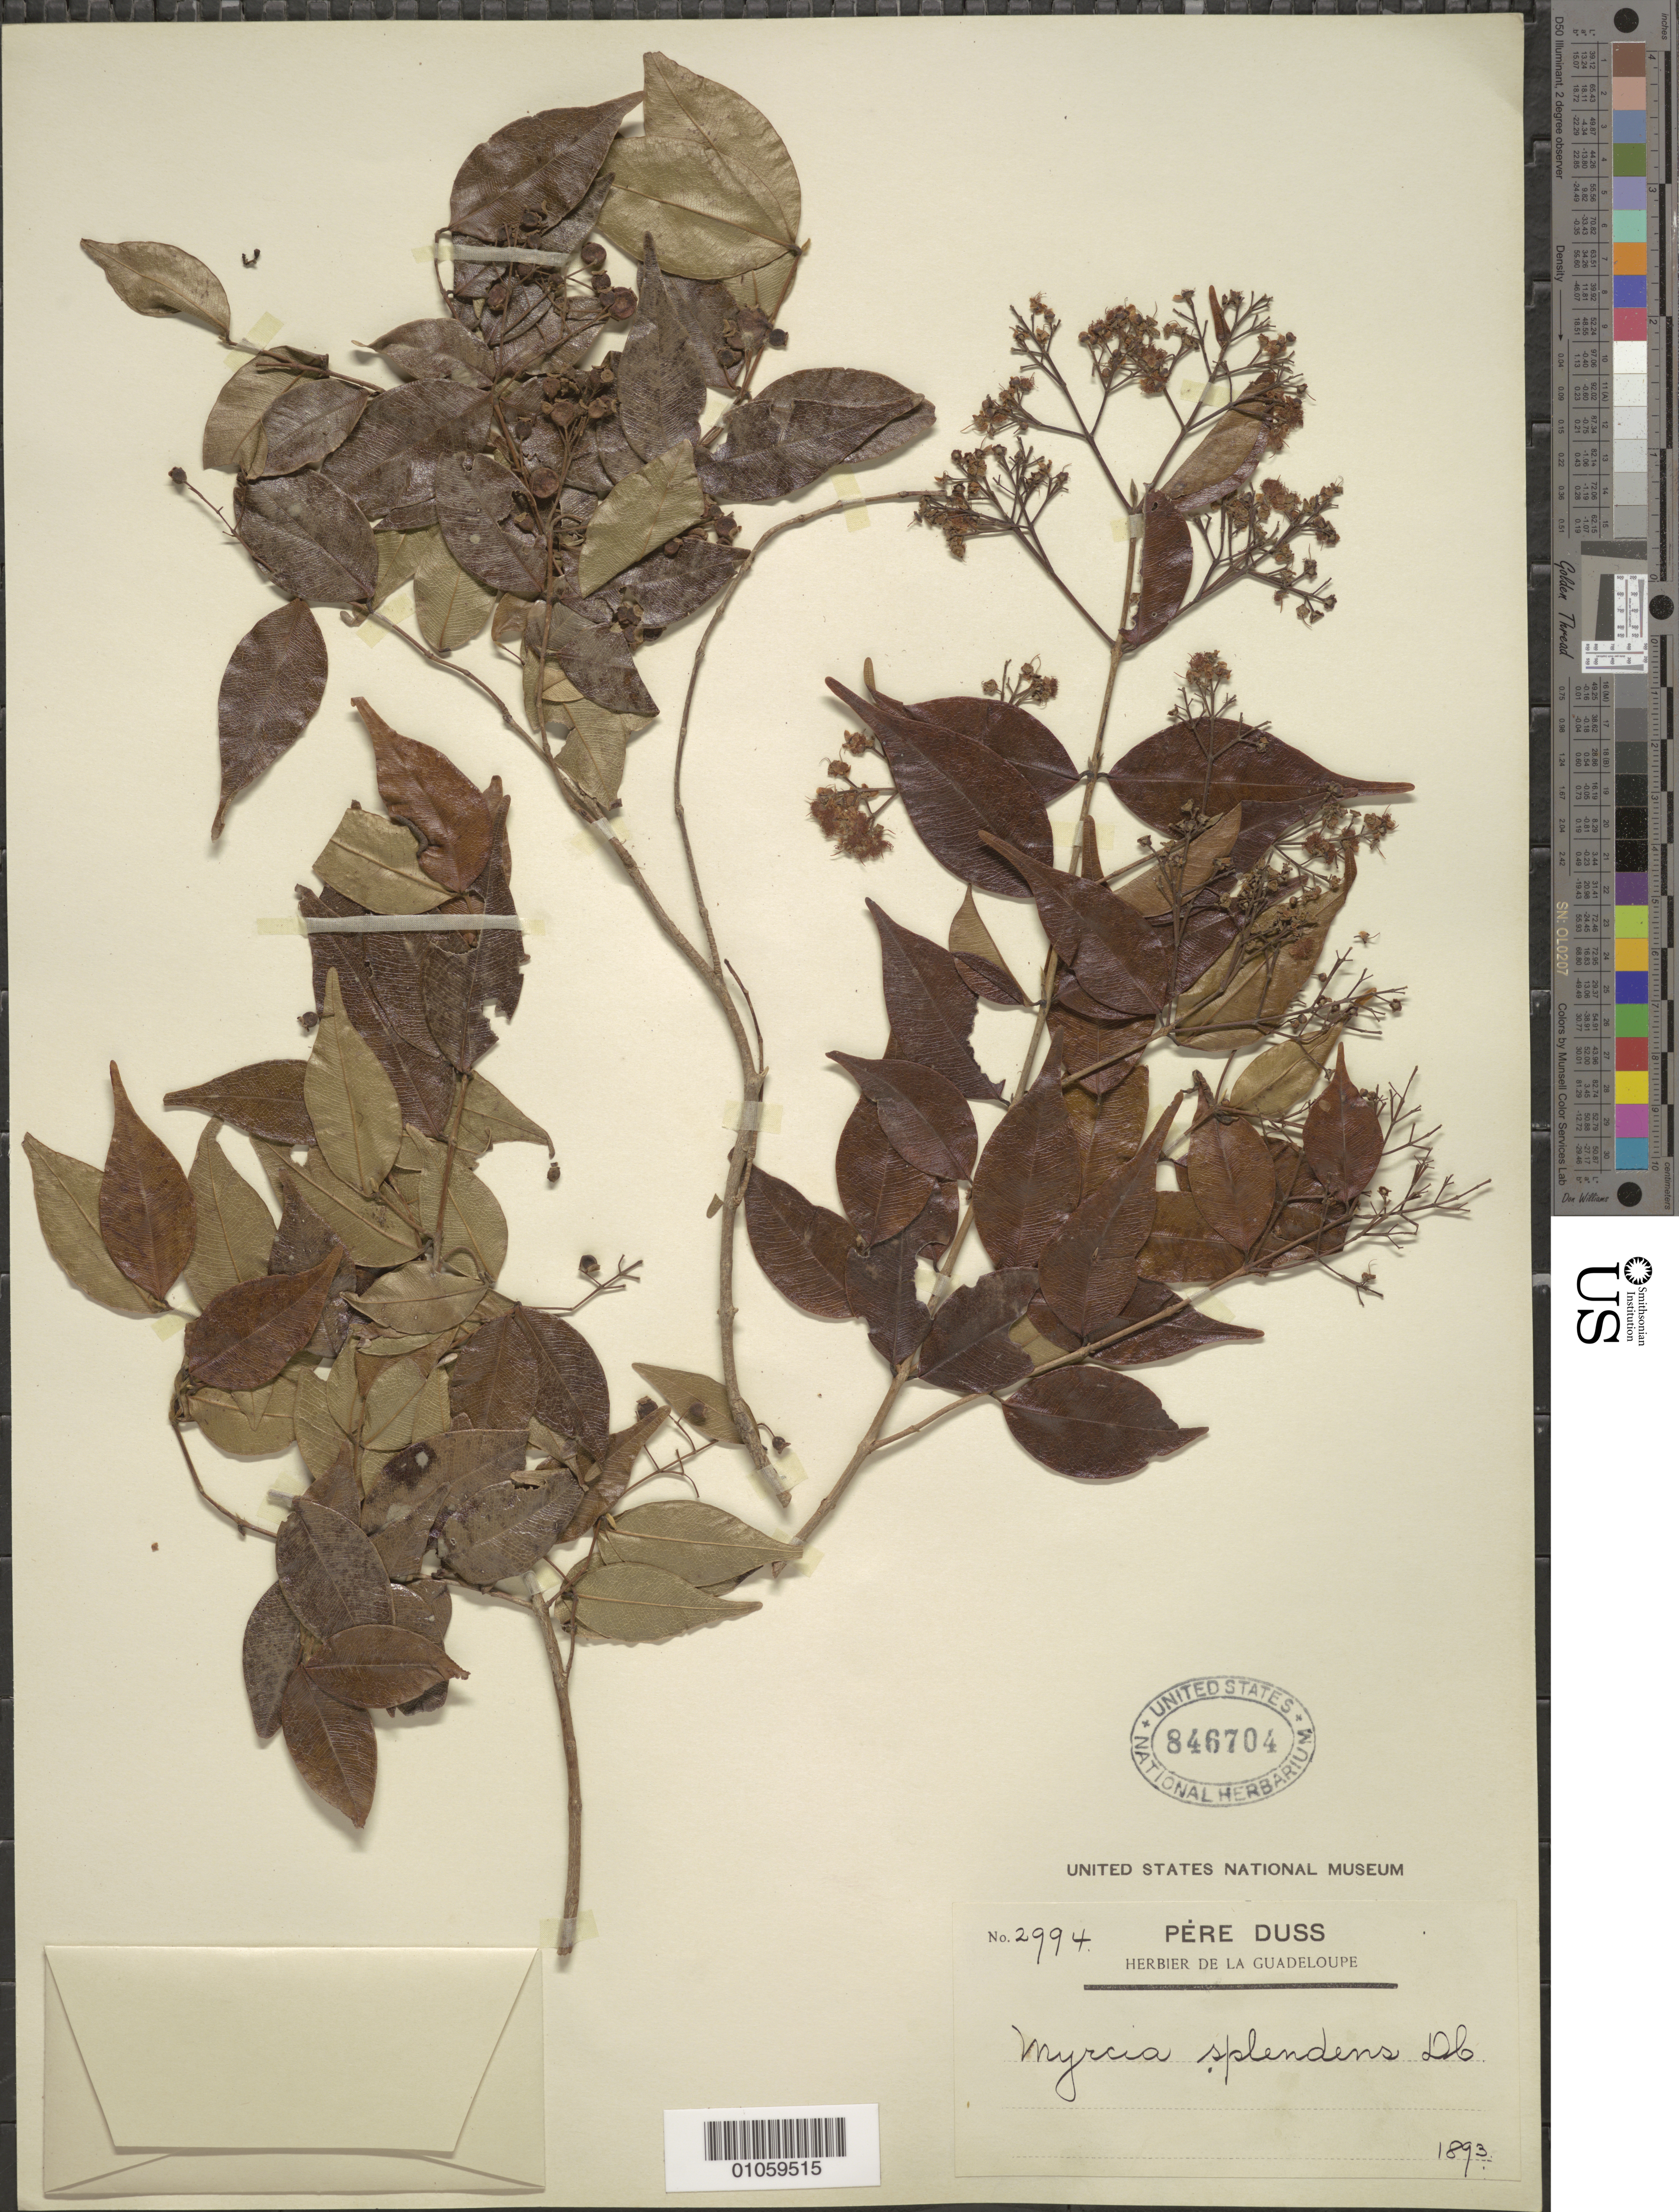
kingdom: Plantae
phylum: Tracheophyta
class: Magnoliopsida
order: Myrtales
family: Myrtaceae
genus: Myrcia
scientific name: Myrcia splendens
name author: (Sw.) DC.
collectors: Père Duss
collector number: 2994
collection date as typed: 1893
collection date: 1893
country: Guadeloupe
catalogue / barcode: US 846704